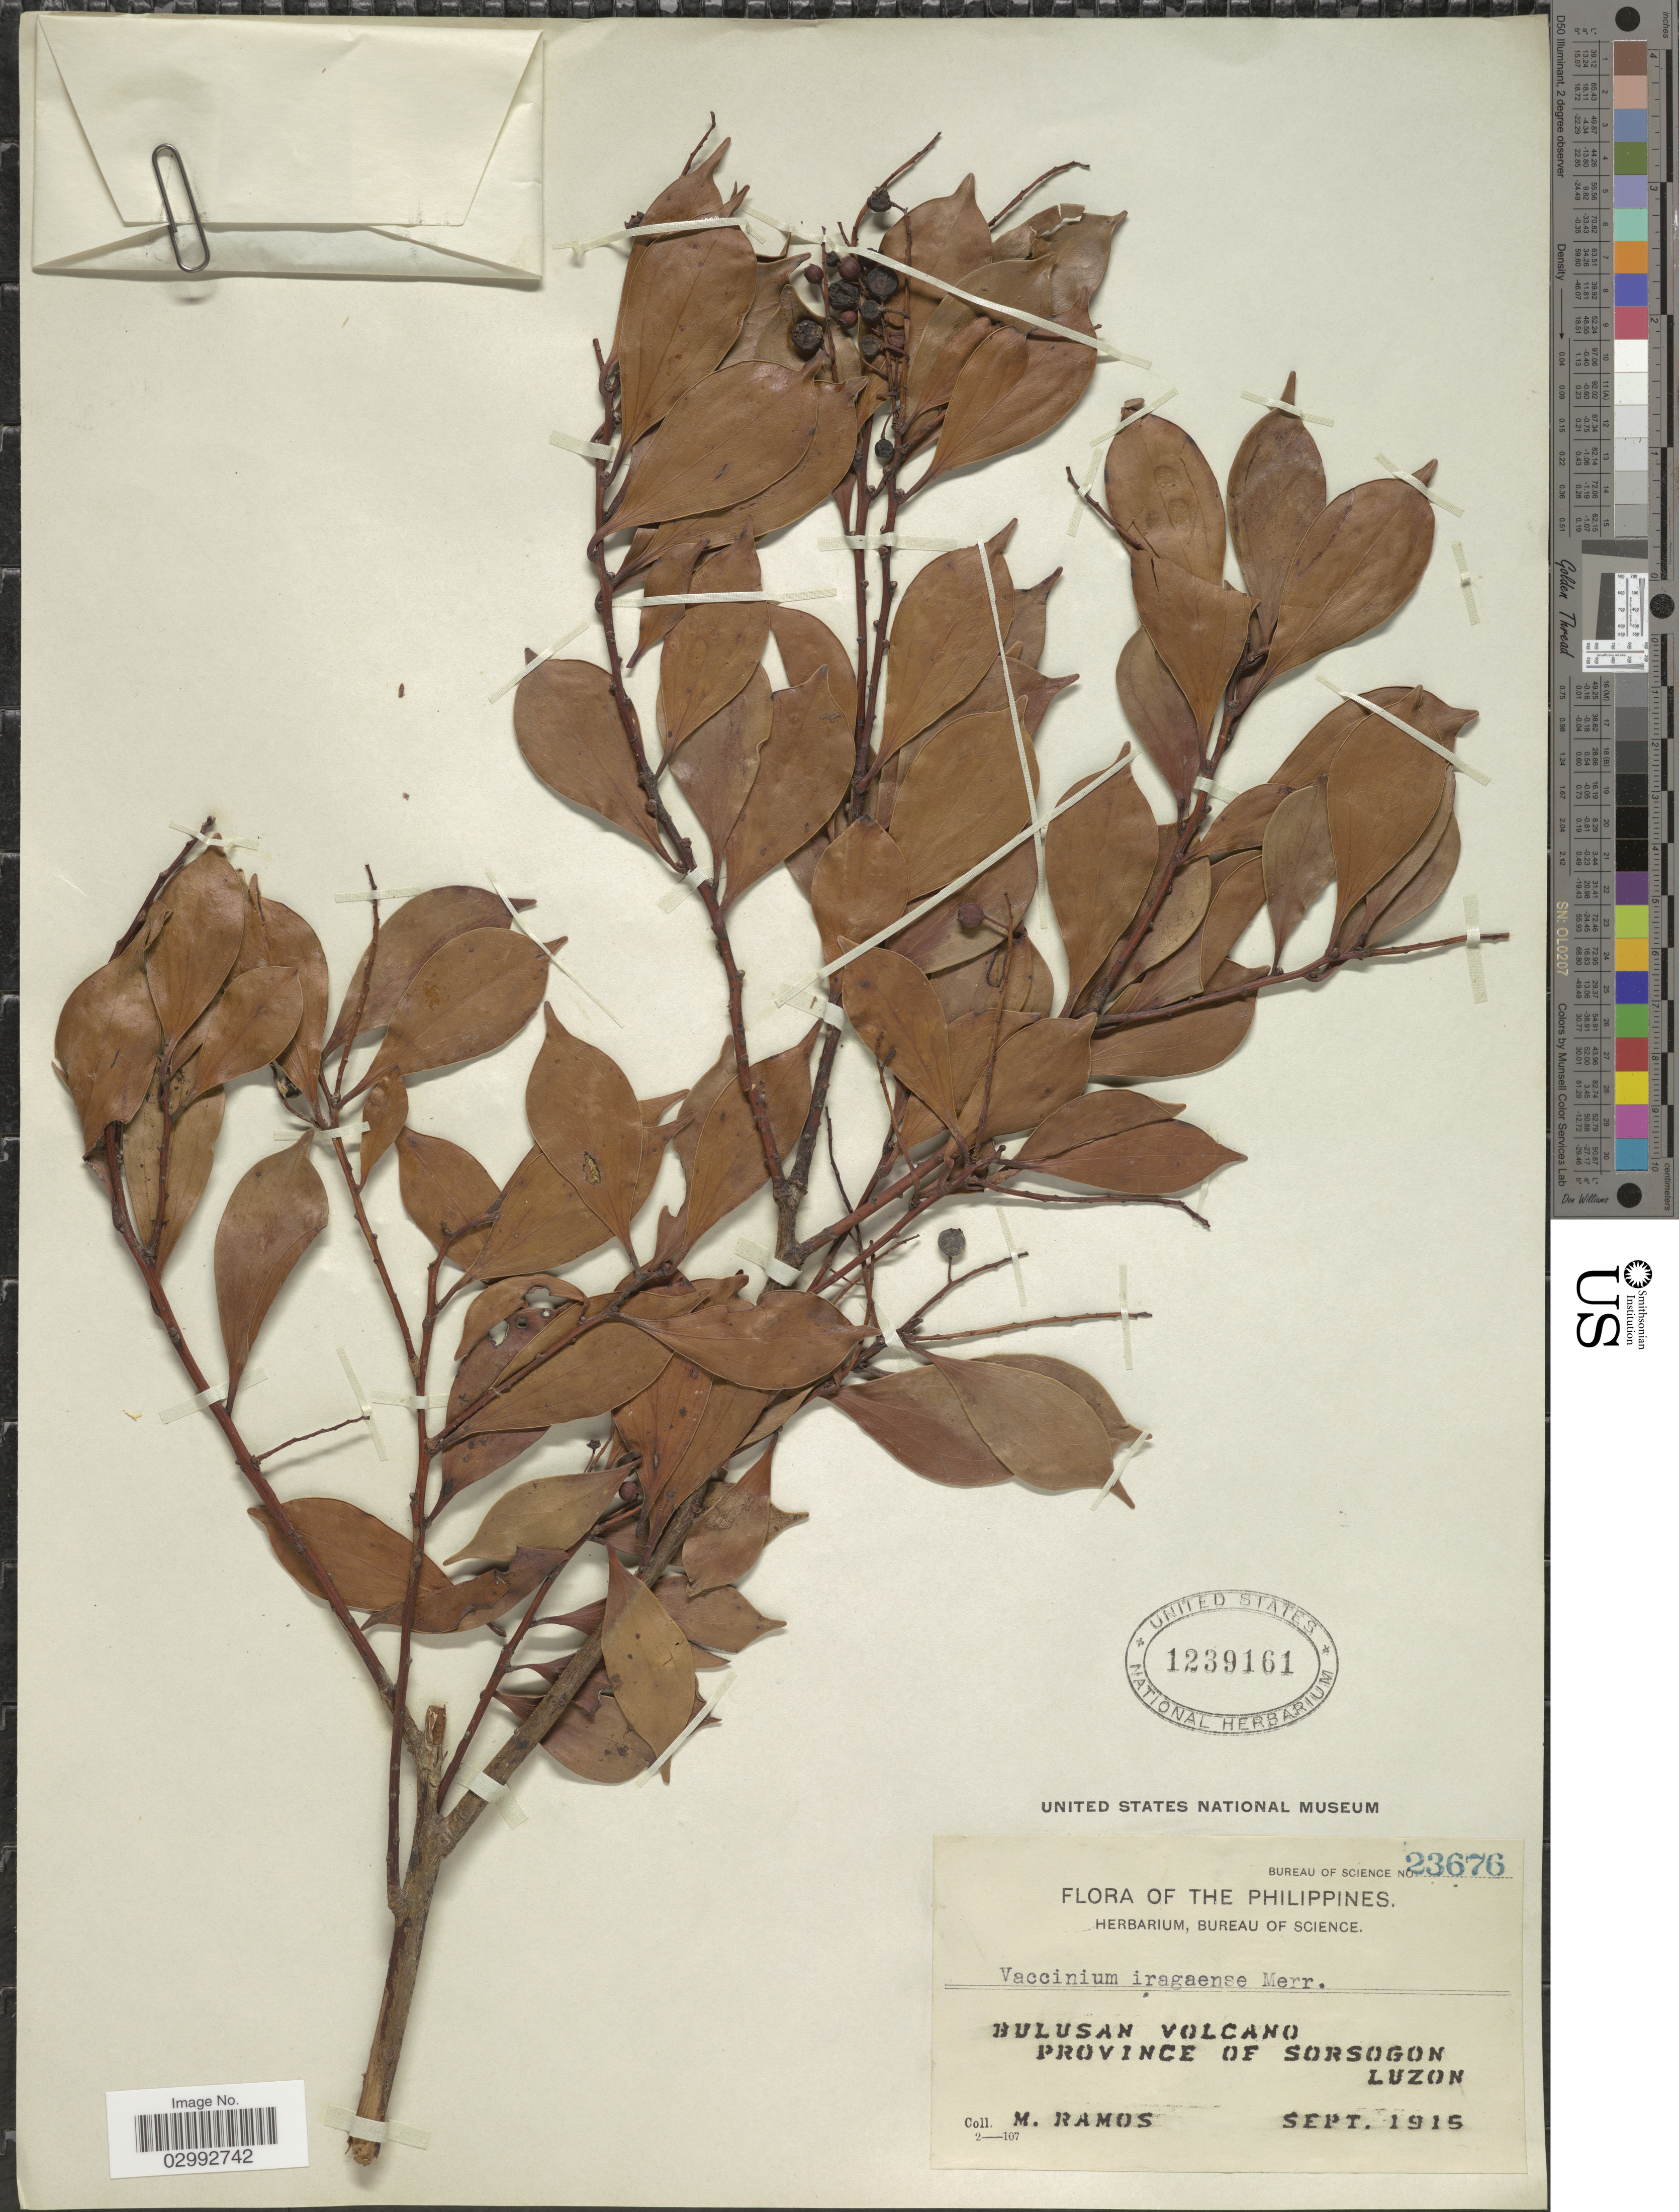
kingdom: Plantae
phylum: Tracheophyta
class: Magnoliopsida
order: Ericales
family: Ericaceae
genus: Vaccinium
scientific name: Vaccinium iragaense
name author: Merr.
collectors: M. Ramos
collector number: Bureau of Science 23676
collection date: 1915-09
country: Philippines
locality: Bulusan Volcano, Province of Sorsogon, Luzon.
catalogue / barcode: US 1239161